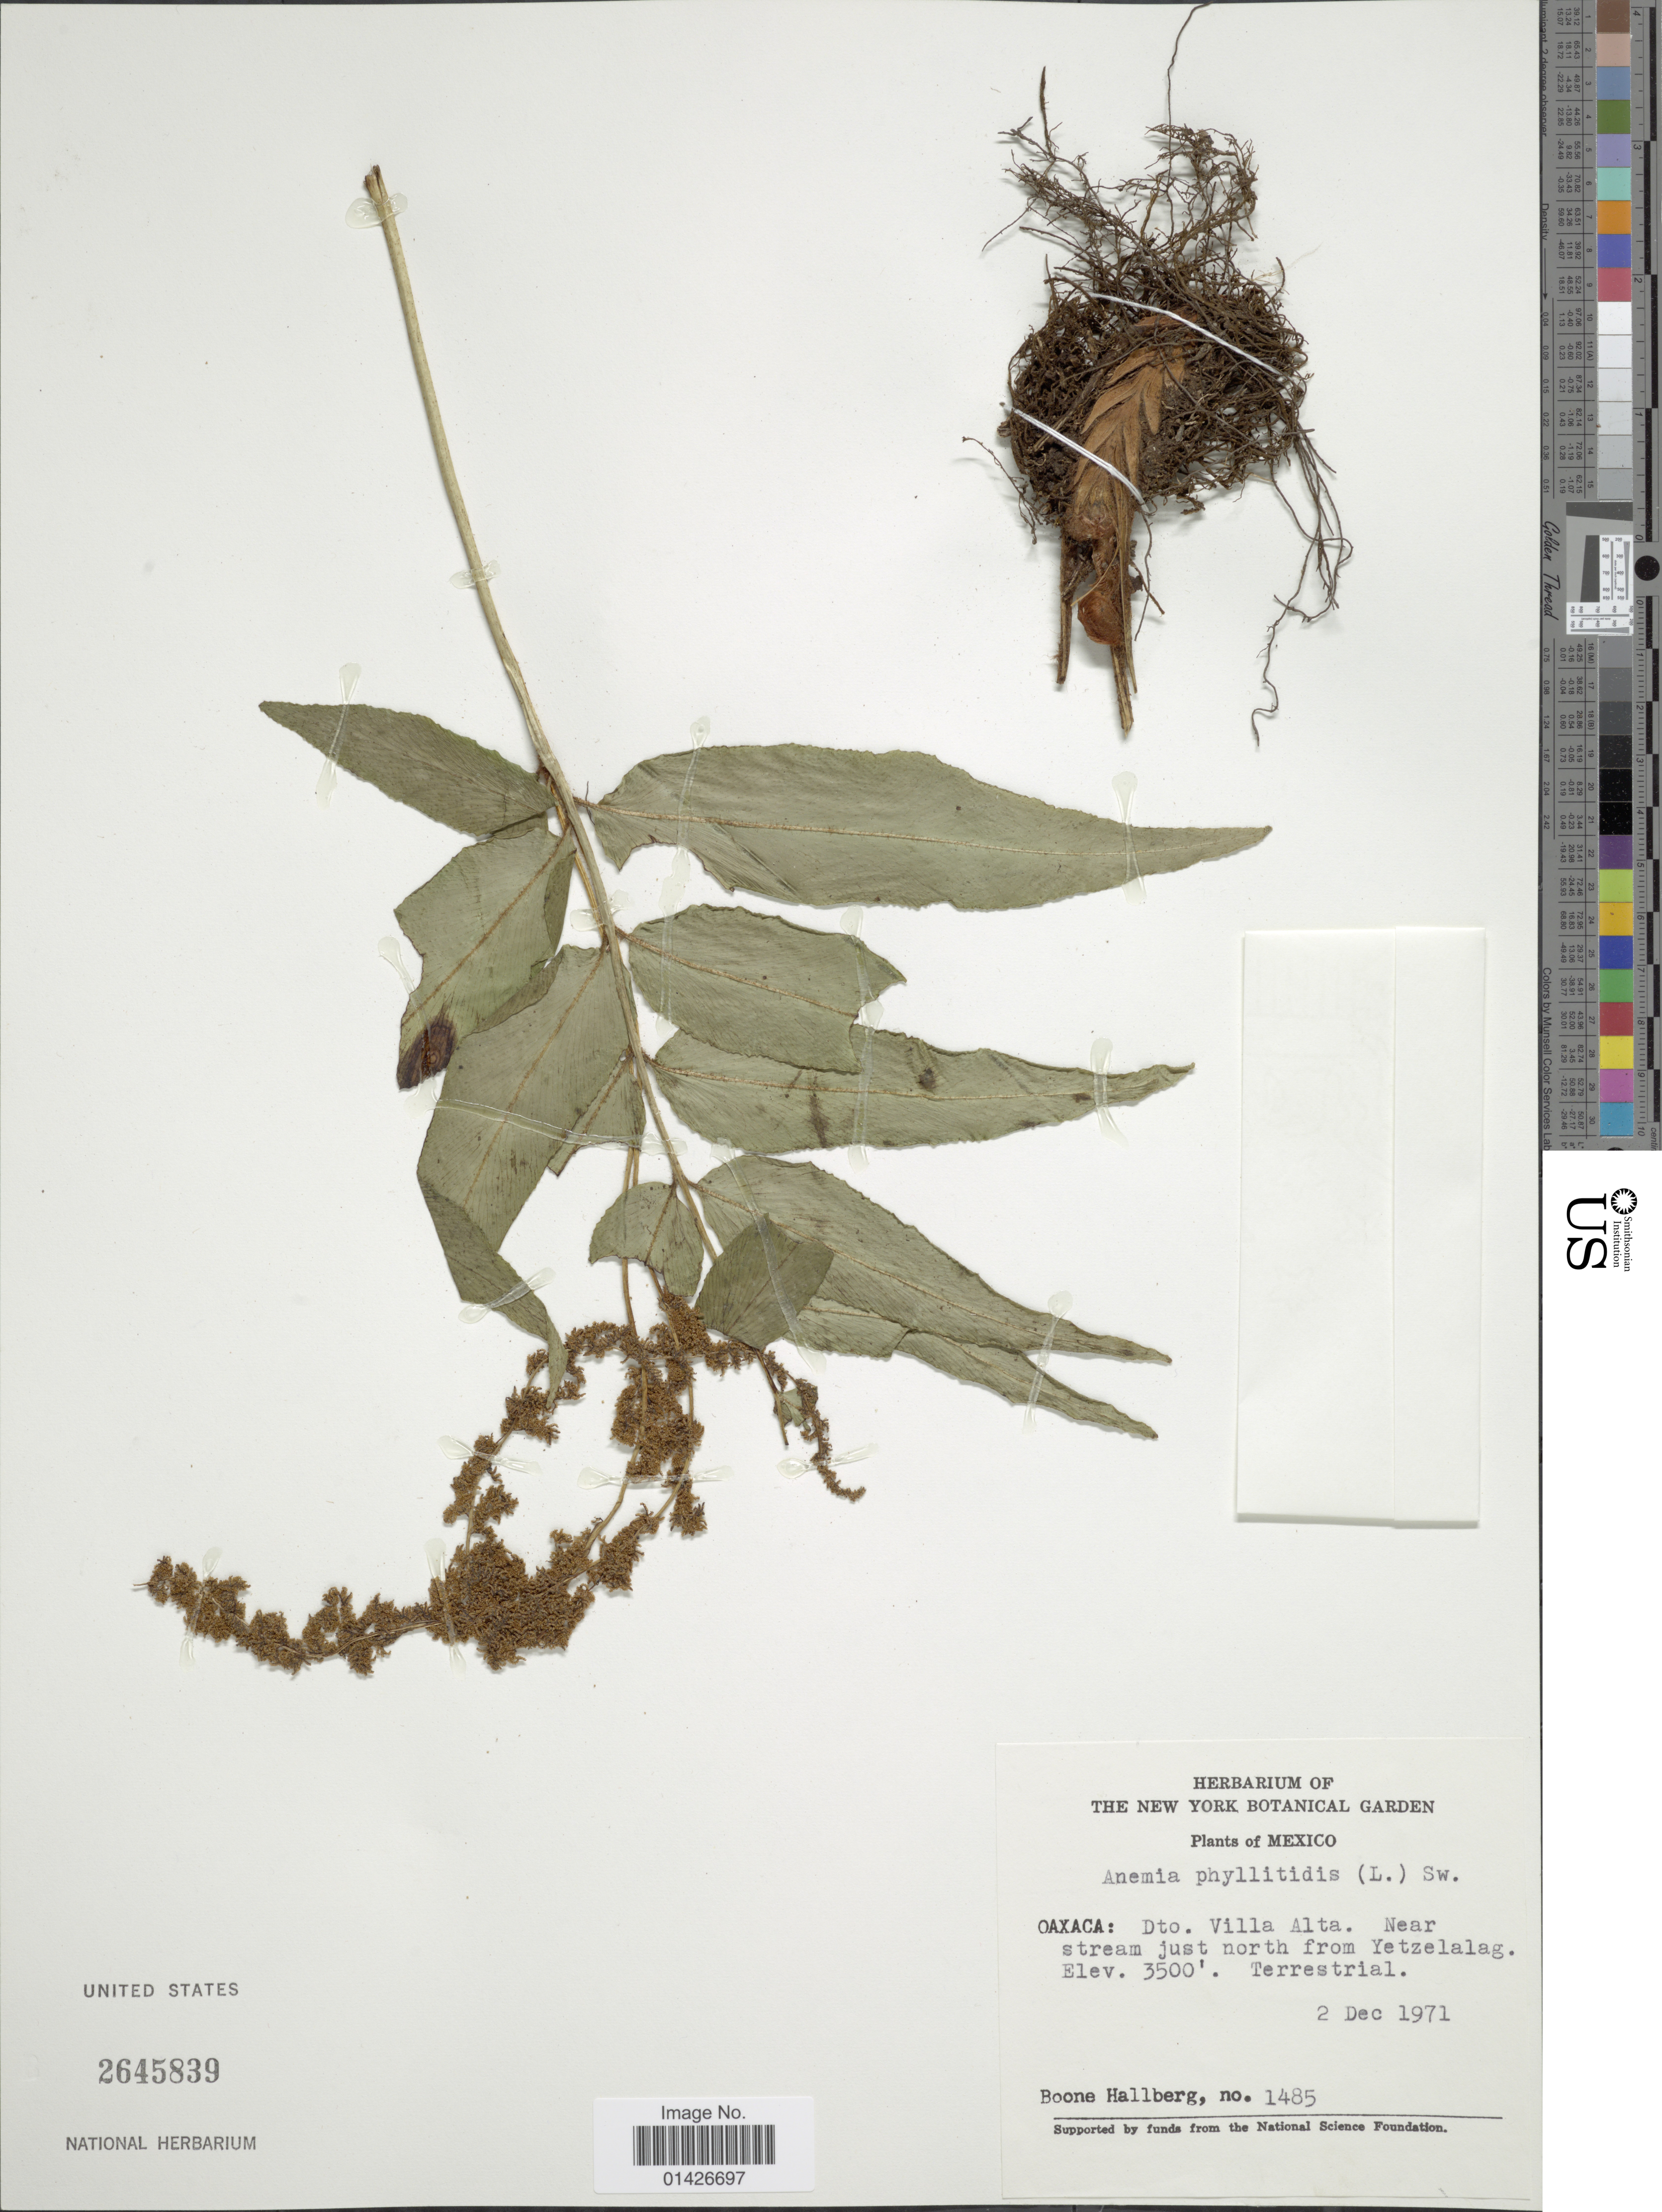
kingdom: Plantae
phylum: Tracheophyta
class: Polypodiopsida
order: Schizaeales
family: Anemiaceae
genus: Anemia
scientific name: Anemia phyllitidis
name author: (L.) Sw.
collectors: B. Hallberg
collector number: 1485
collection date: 1971-12-02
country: Mexico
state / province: Oaxaca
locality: Dto Villa Alta. Near stream just north from Yetzelalag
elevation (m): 1067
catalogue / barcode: US 2645839